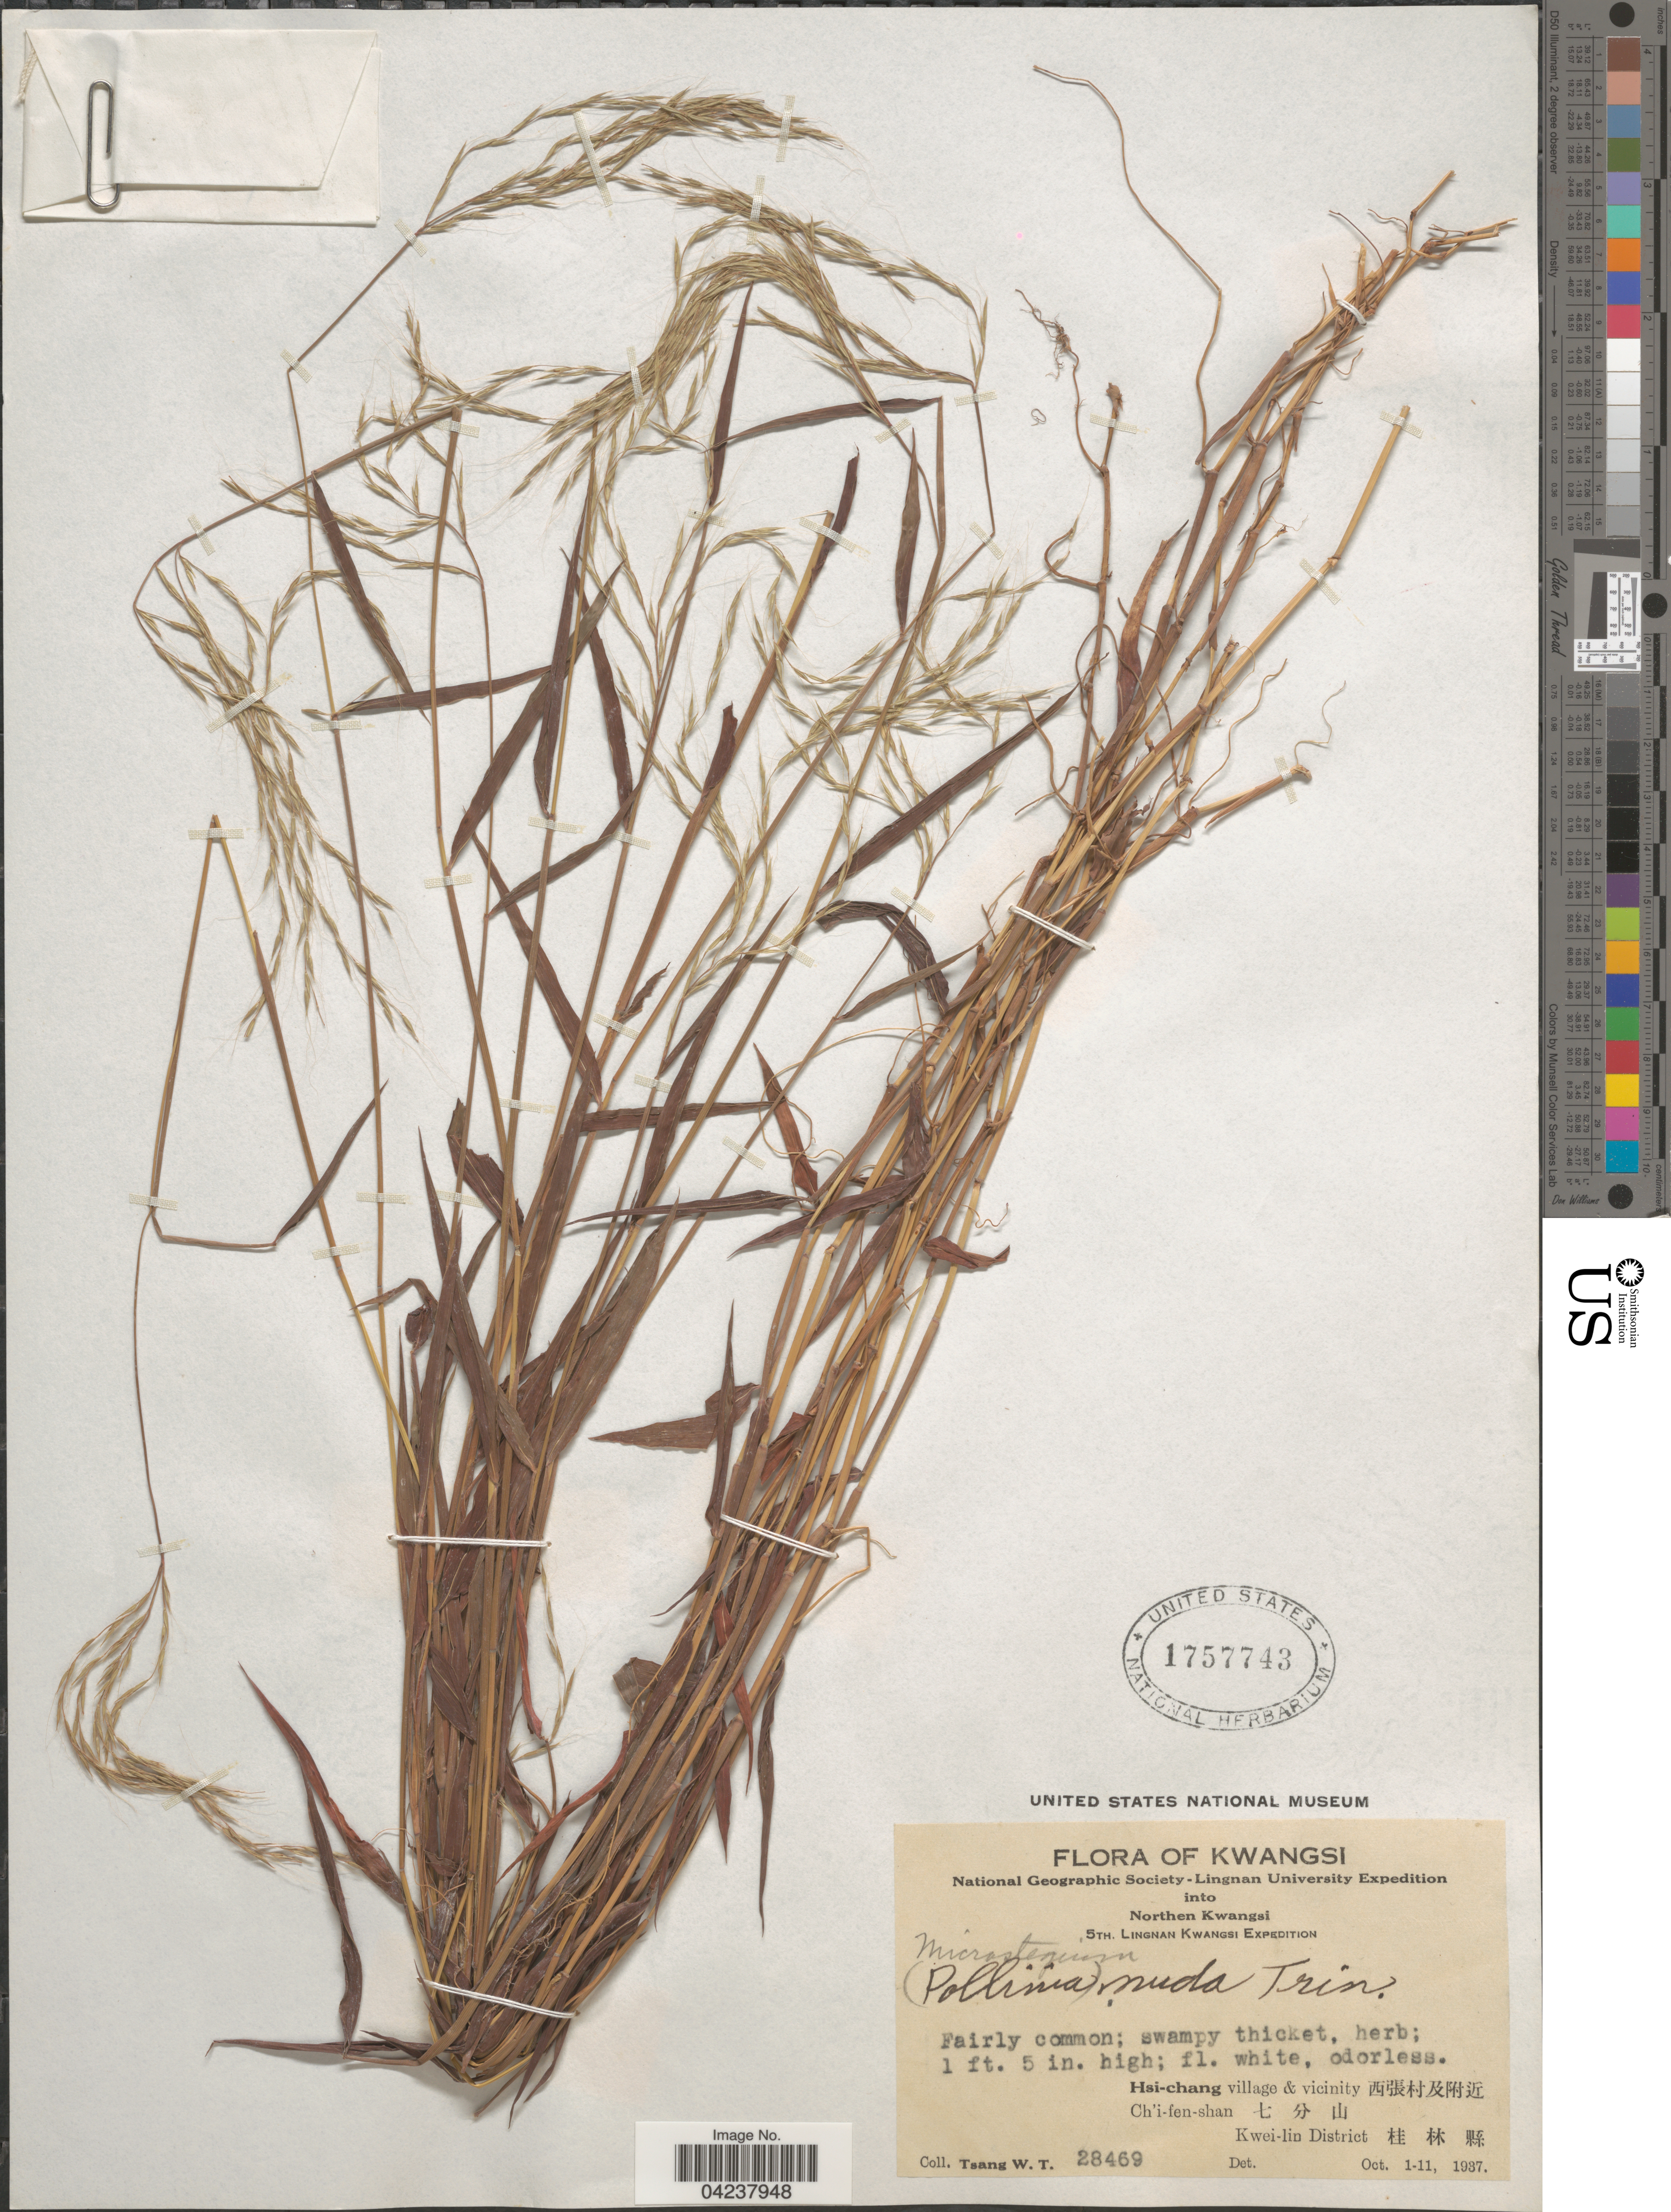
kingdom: Plantae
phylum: Tracheophyta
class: Liliopsida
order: Poales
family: Poaceae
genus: Microstegium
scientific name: Microstegium nudum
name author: (Trin.) A. Camus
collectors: W. T. Tsang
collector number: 28469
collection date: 1937-10-01/1937-10-11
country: China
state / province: Guangxi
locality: Kwangsi. National Geographic Society- Lingnan University Expedition into Northern Kwangsi. 5th Lingnan Kwangsi Expedition. Hsi-chang village & vicinity X. Chi'i-fen-shan X. Kwei-lin District X.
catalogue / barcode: US 1757743